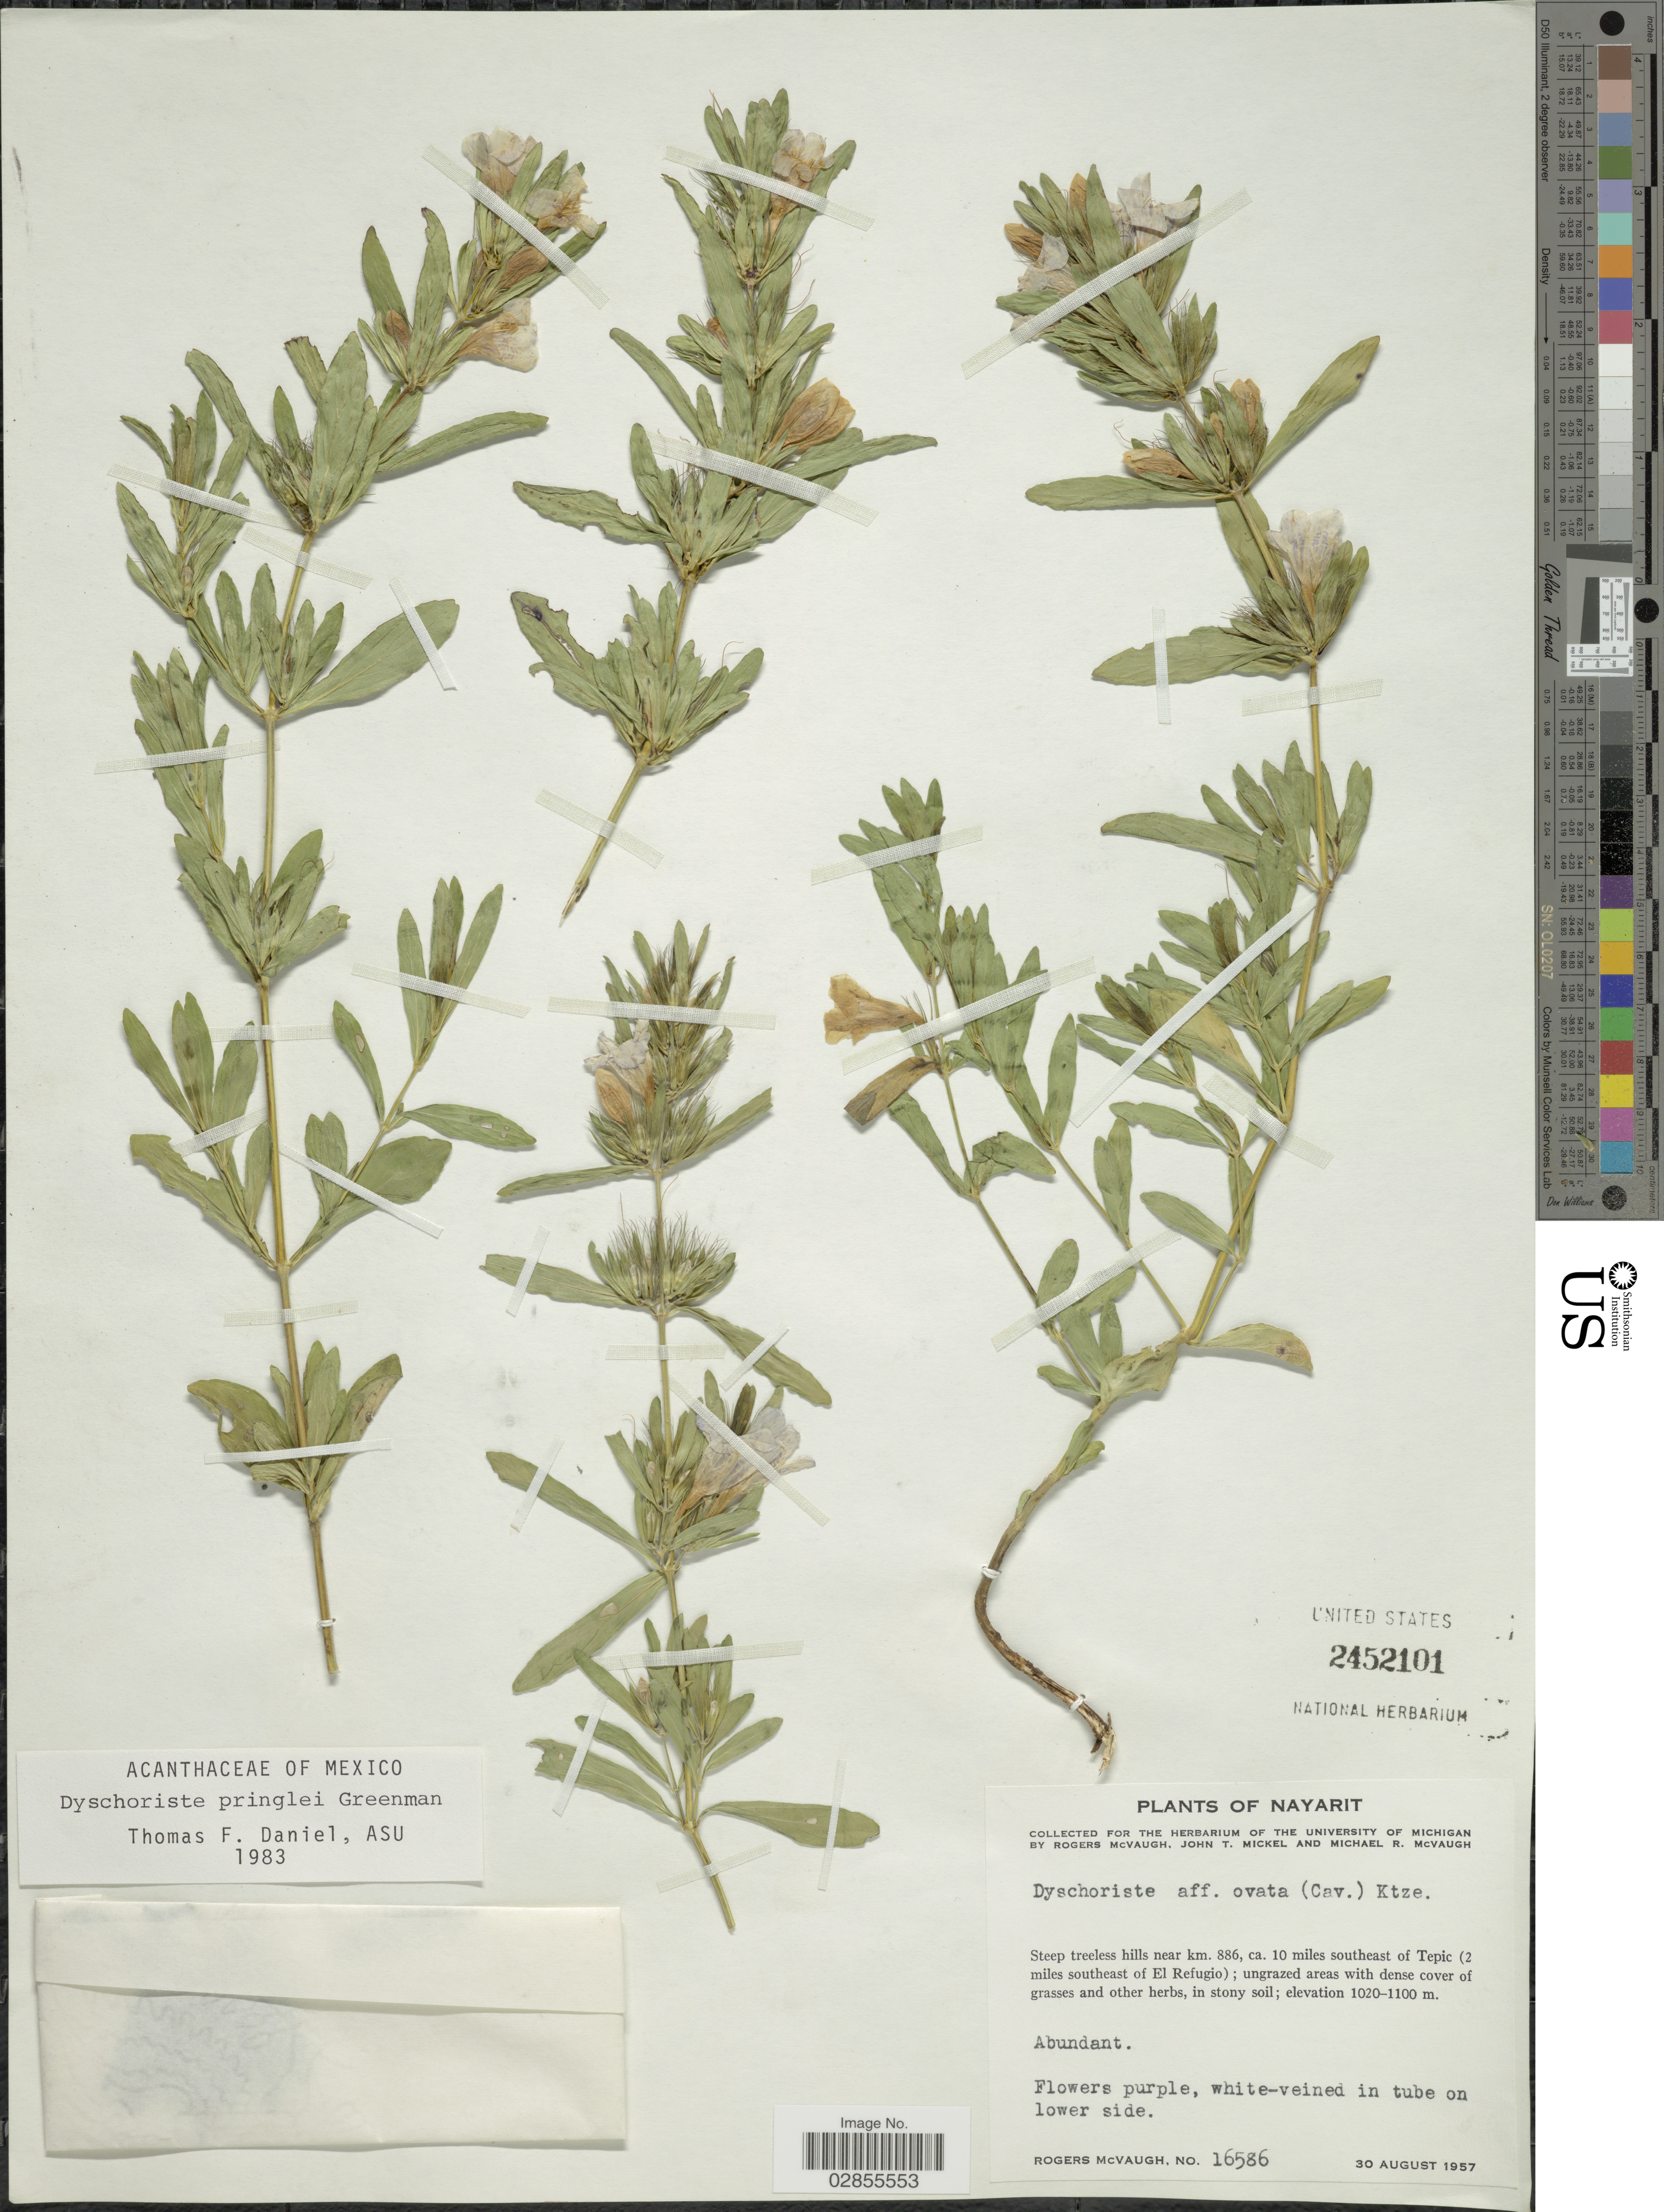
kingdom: Plantae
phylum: Tracheophyta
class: Magnoliopsida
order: Lamiales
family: Acanthaceae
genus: Dyschoriste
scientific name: Dyschoriste pringlei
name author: Greenm.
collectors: R. McVaugh, J. T. Mickel & M. R. McVaugh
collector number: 16586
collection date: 1957-08-30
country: Mexico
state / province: Nayarit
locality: Steep treeless hills near km. 886, ca. 10 miles southeast of Tepic (2 miles southeast of El Refugio).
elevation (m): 1020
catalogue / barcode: US 2452101